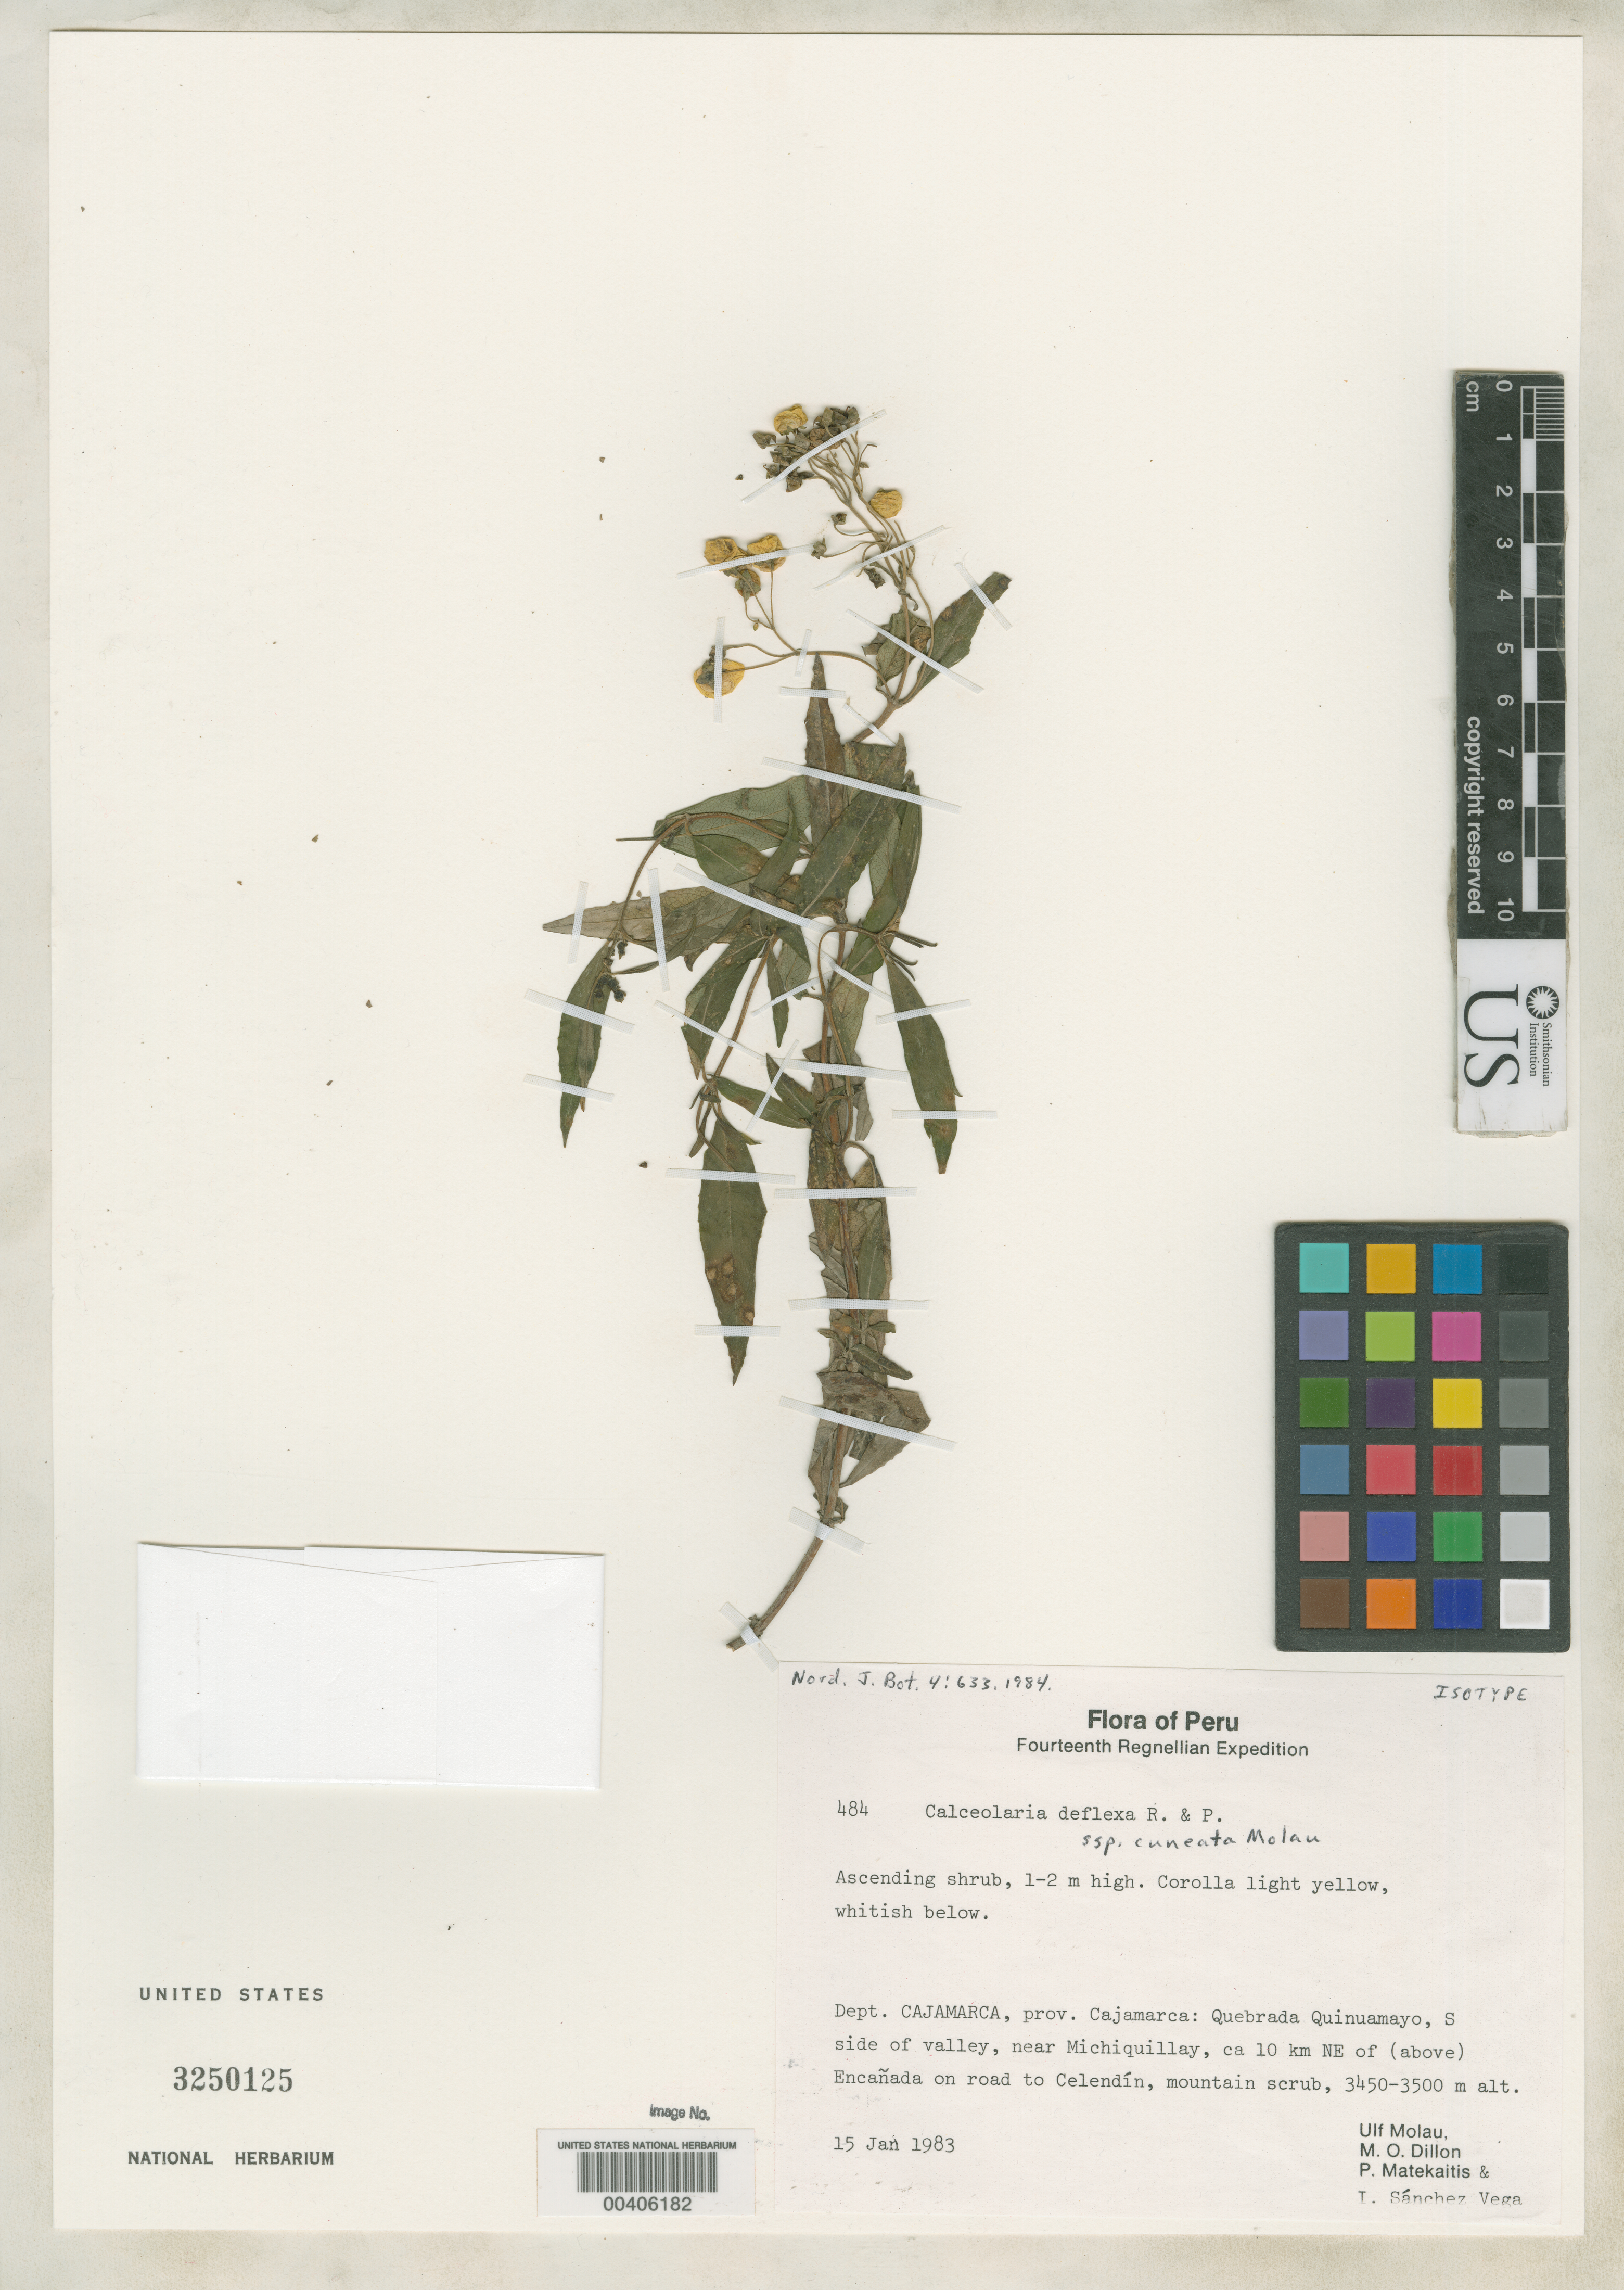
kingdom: Plantae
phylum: Tracheophyta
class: Magnoliopsida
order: Lamiales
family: Calceolariaceae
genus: Calceolaria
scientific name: Calceolaria deflexa subsp. cuneata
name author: Molau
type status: Isotype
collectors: U. Molau, M. O. Dillon, P. Matekaitis & I. Sánchez Vega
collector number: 484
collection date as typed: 15 Jan 1983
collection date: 1983-01-15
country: Peru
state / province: Cajamarca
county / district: Cajamarca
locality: Quebrada Quinuamayo, S side of valley, near Michiquillay, ca. 10 km NE of (above) Encañada on road to Celendín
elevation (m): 3450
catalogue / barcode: US 3250125